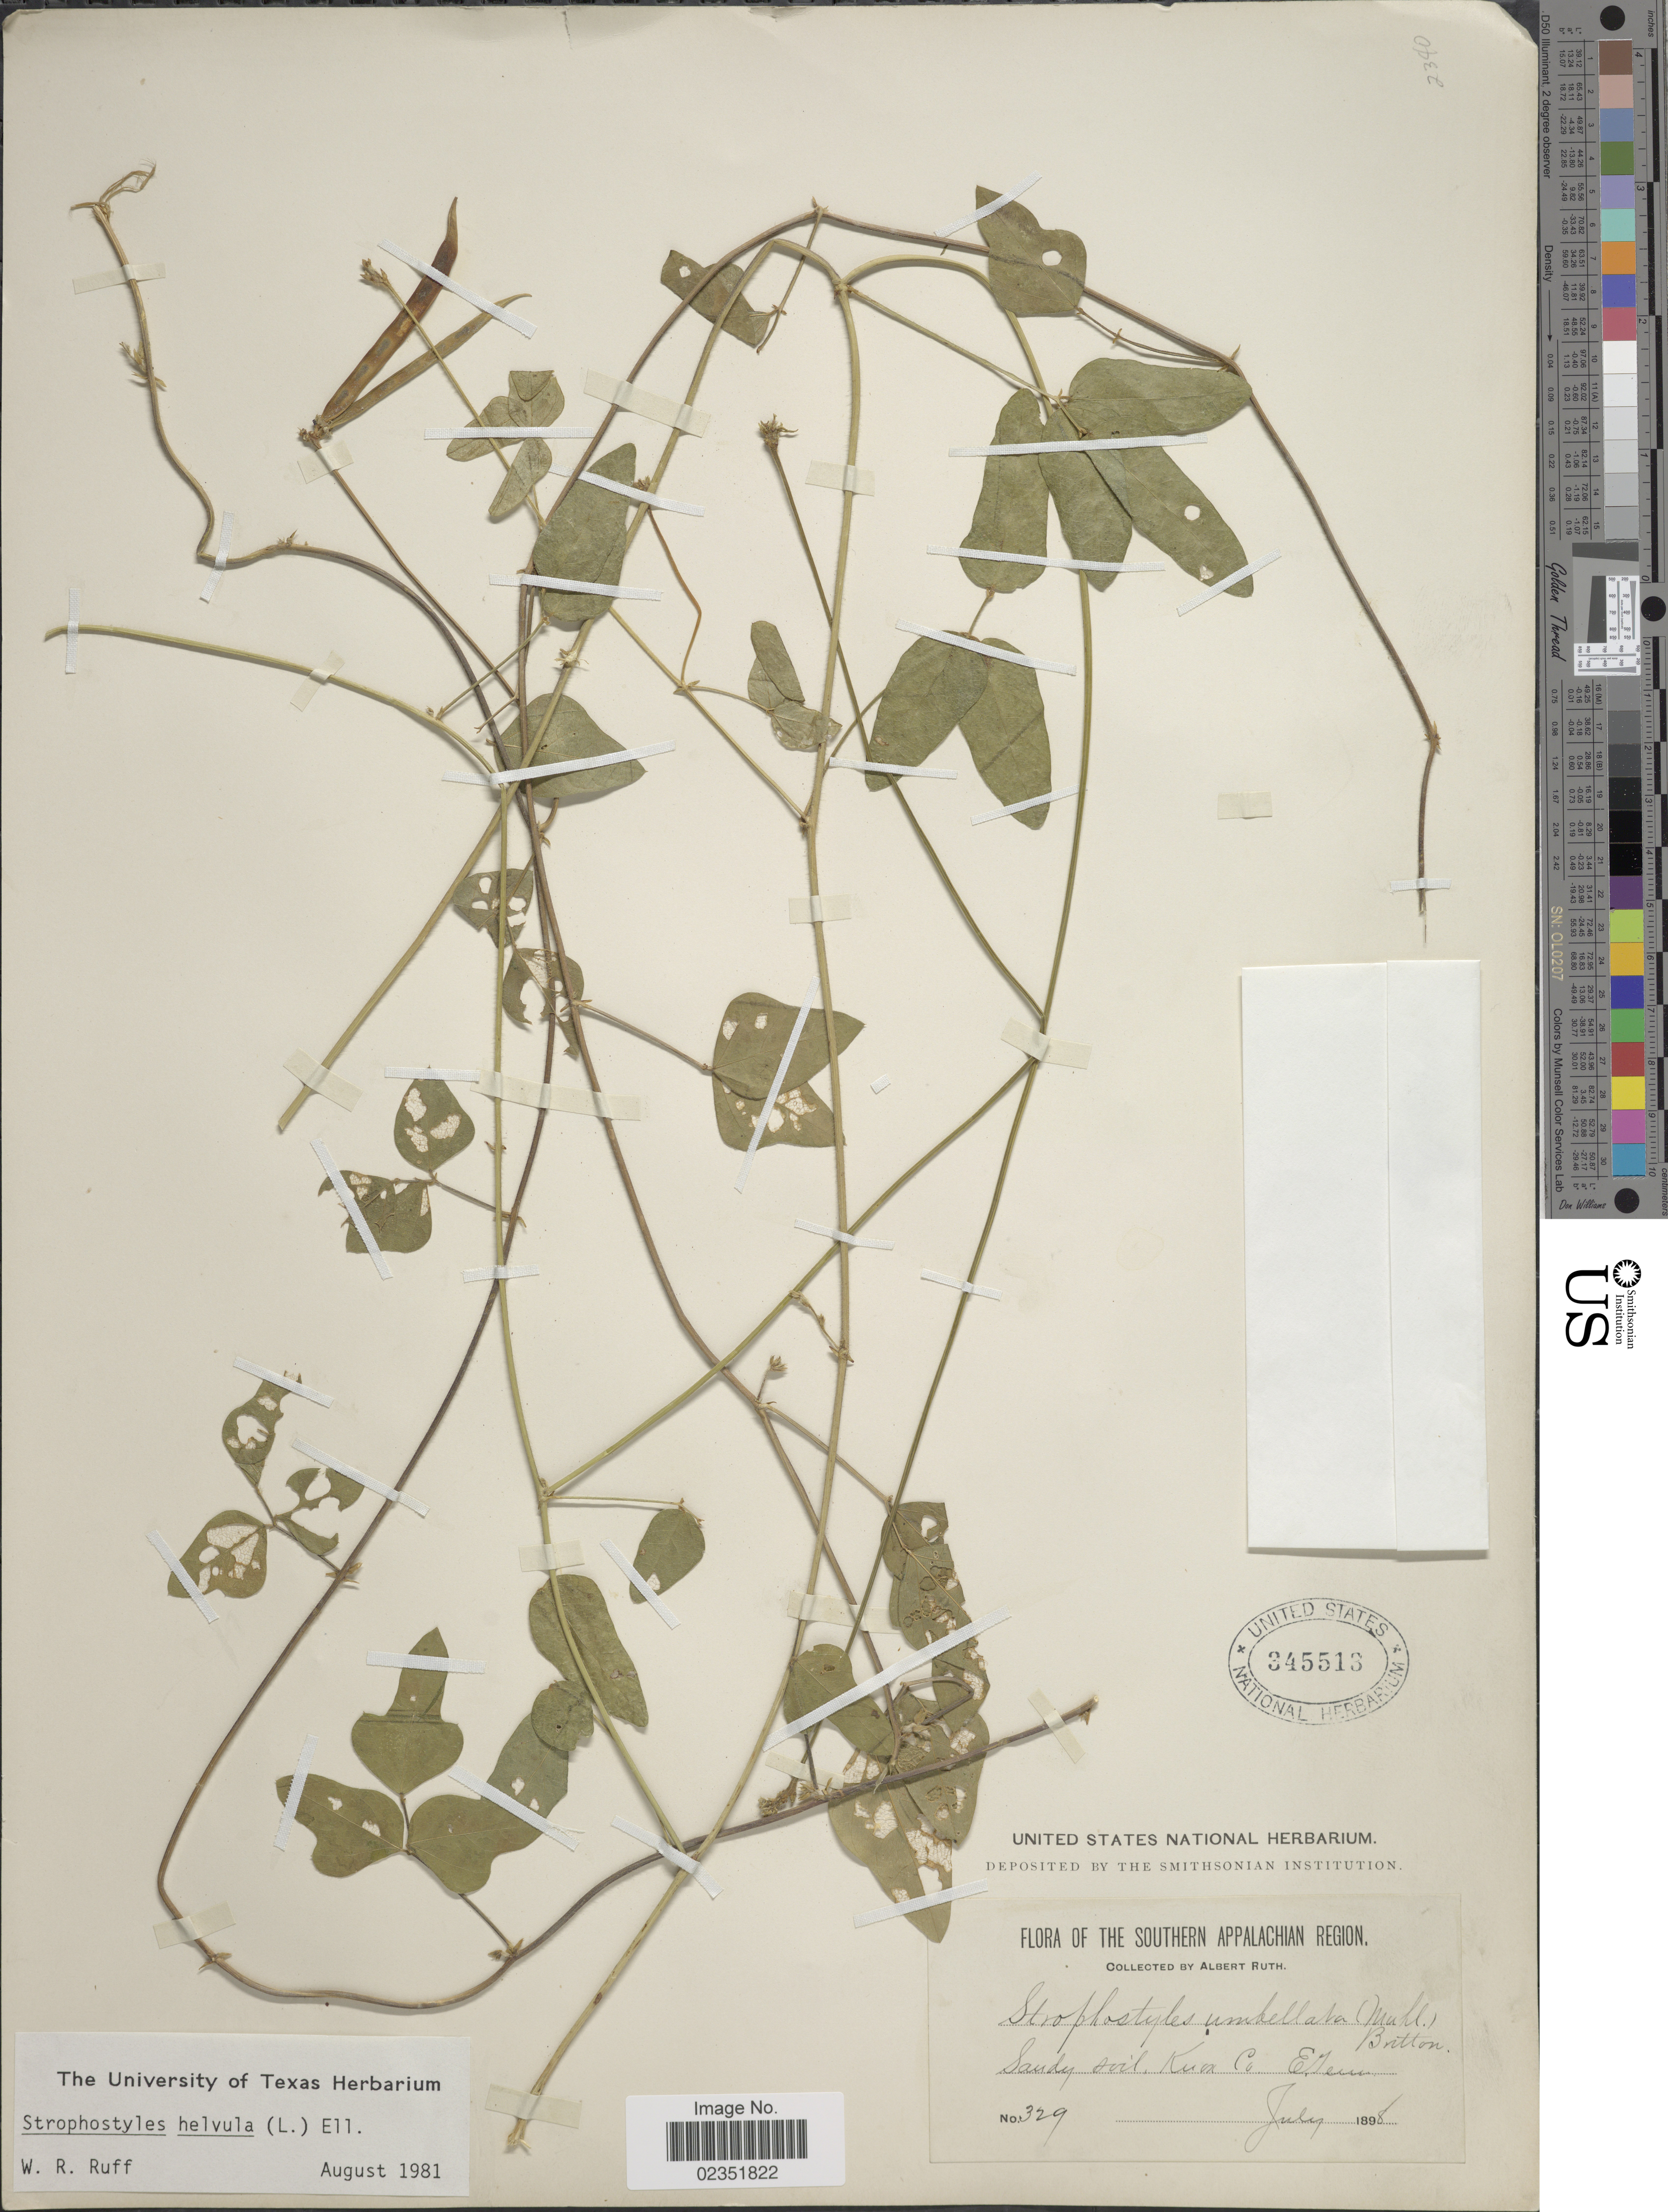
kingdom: Plantae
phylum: Tracheophyta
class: Magnoliopsida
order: Fabales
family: Fabaceae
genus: Strophostyles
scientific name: Strophostyles helvola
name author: (L.) Elliott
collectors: A. Ruth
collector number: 329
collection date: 1898-07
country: United States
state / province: Tennessee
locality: The Southern Appalachian Region, Sandy soil, Knox Co, E Tenn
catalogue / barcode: US 345513